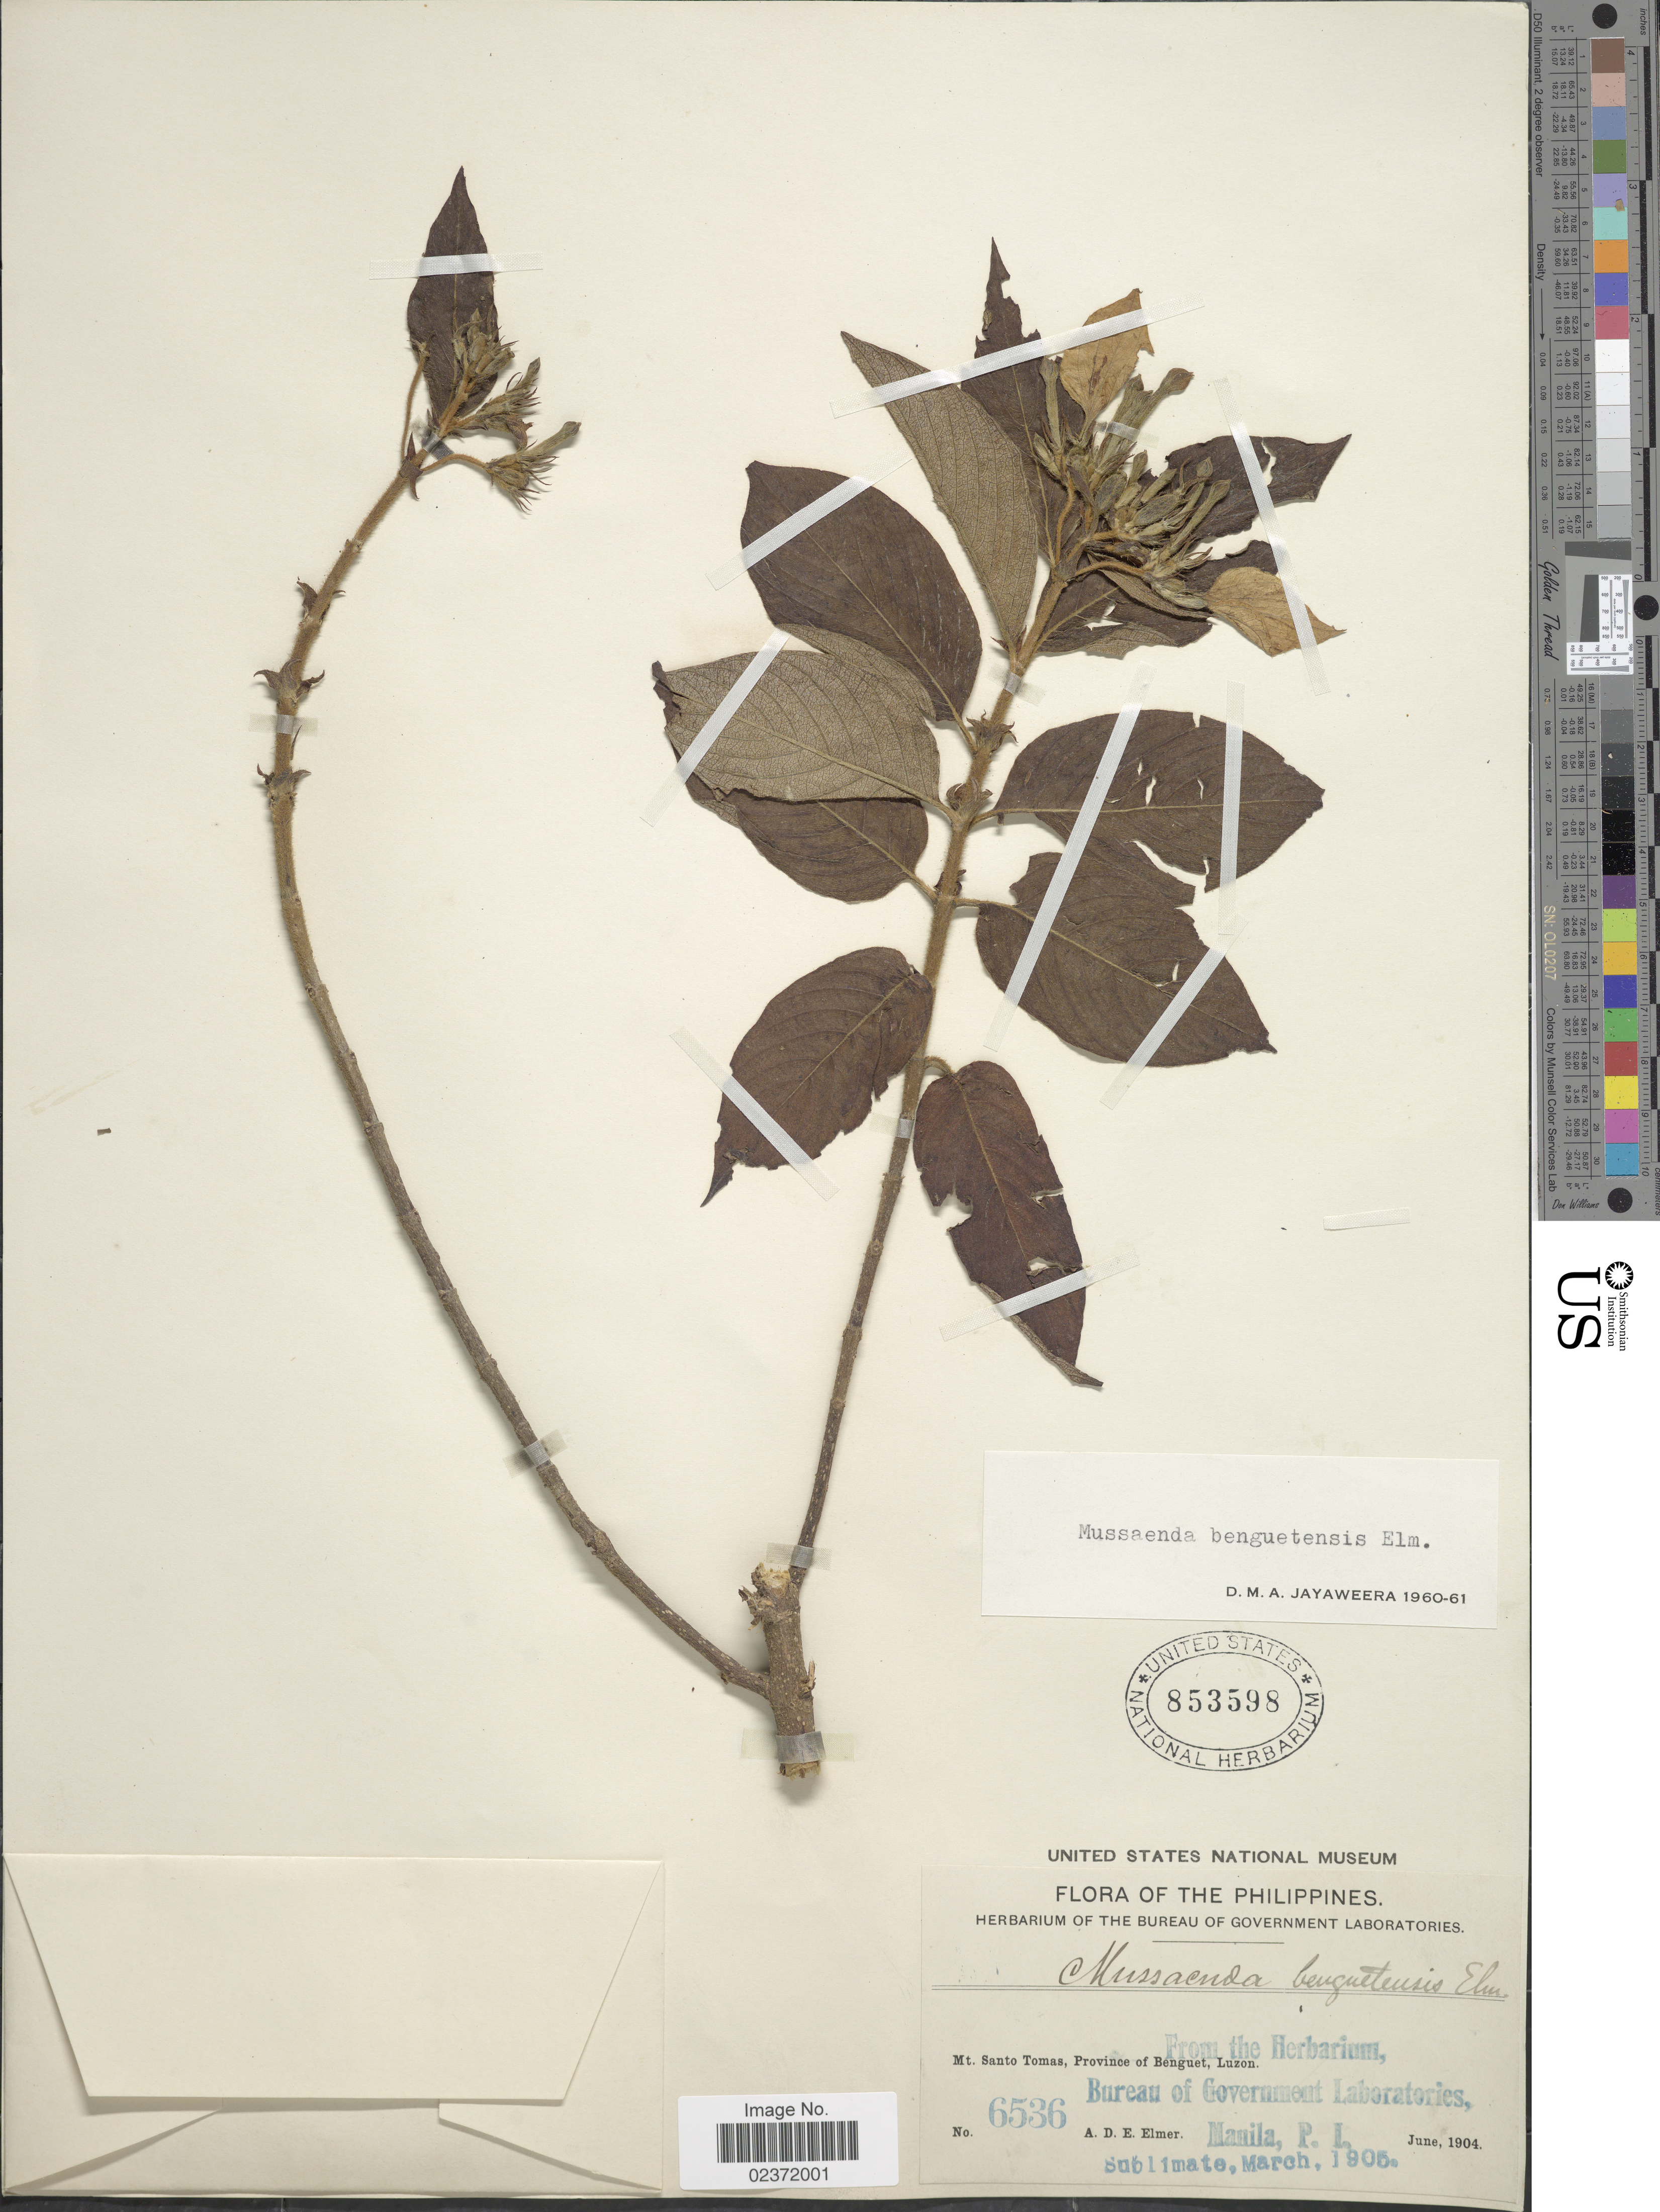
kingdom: Plantae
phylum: Tracheophyta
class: Magnoliopsida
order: Gentianales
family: Rubiaceae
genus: Mussaenda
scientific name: Mussaenda benguetensis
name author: Elmer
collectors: A. D. E. Elmer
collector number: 6536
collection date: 1904-06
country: Philippines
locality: Mt. Santo Tomas, Province of Benguet, Luzon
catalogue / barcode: US 853598